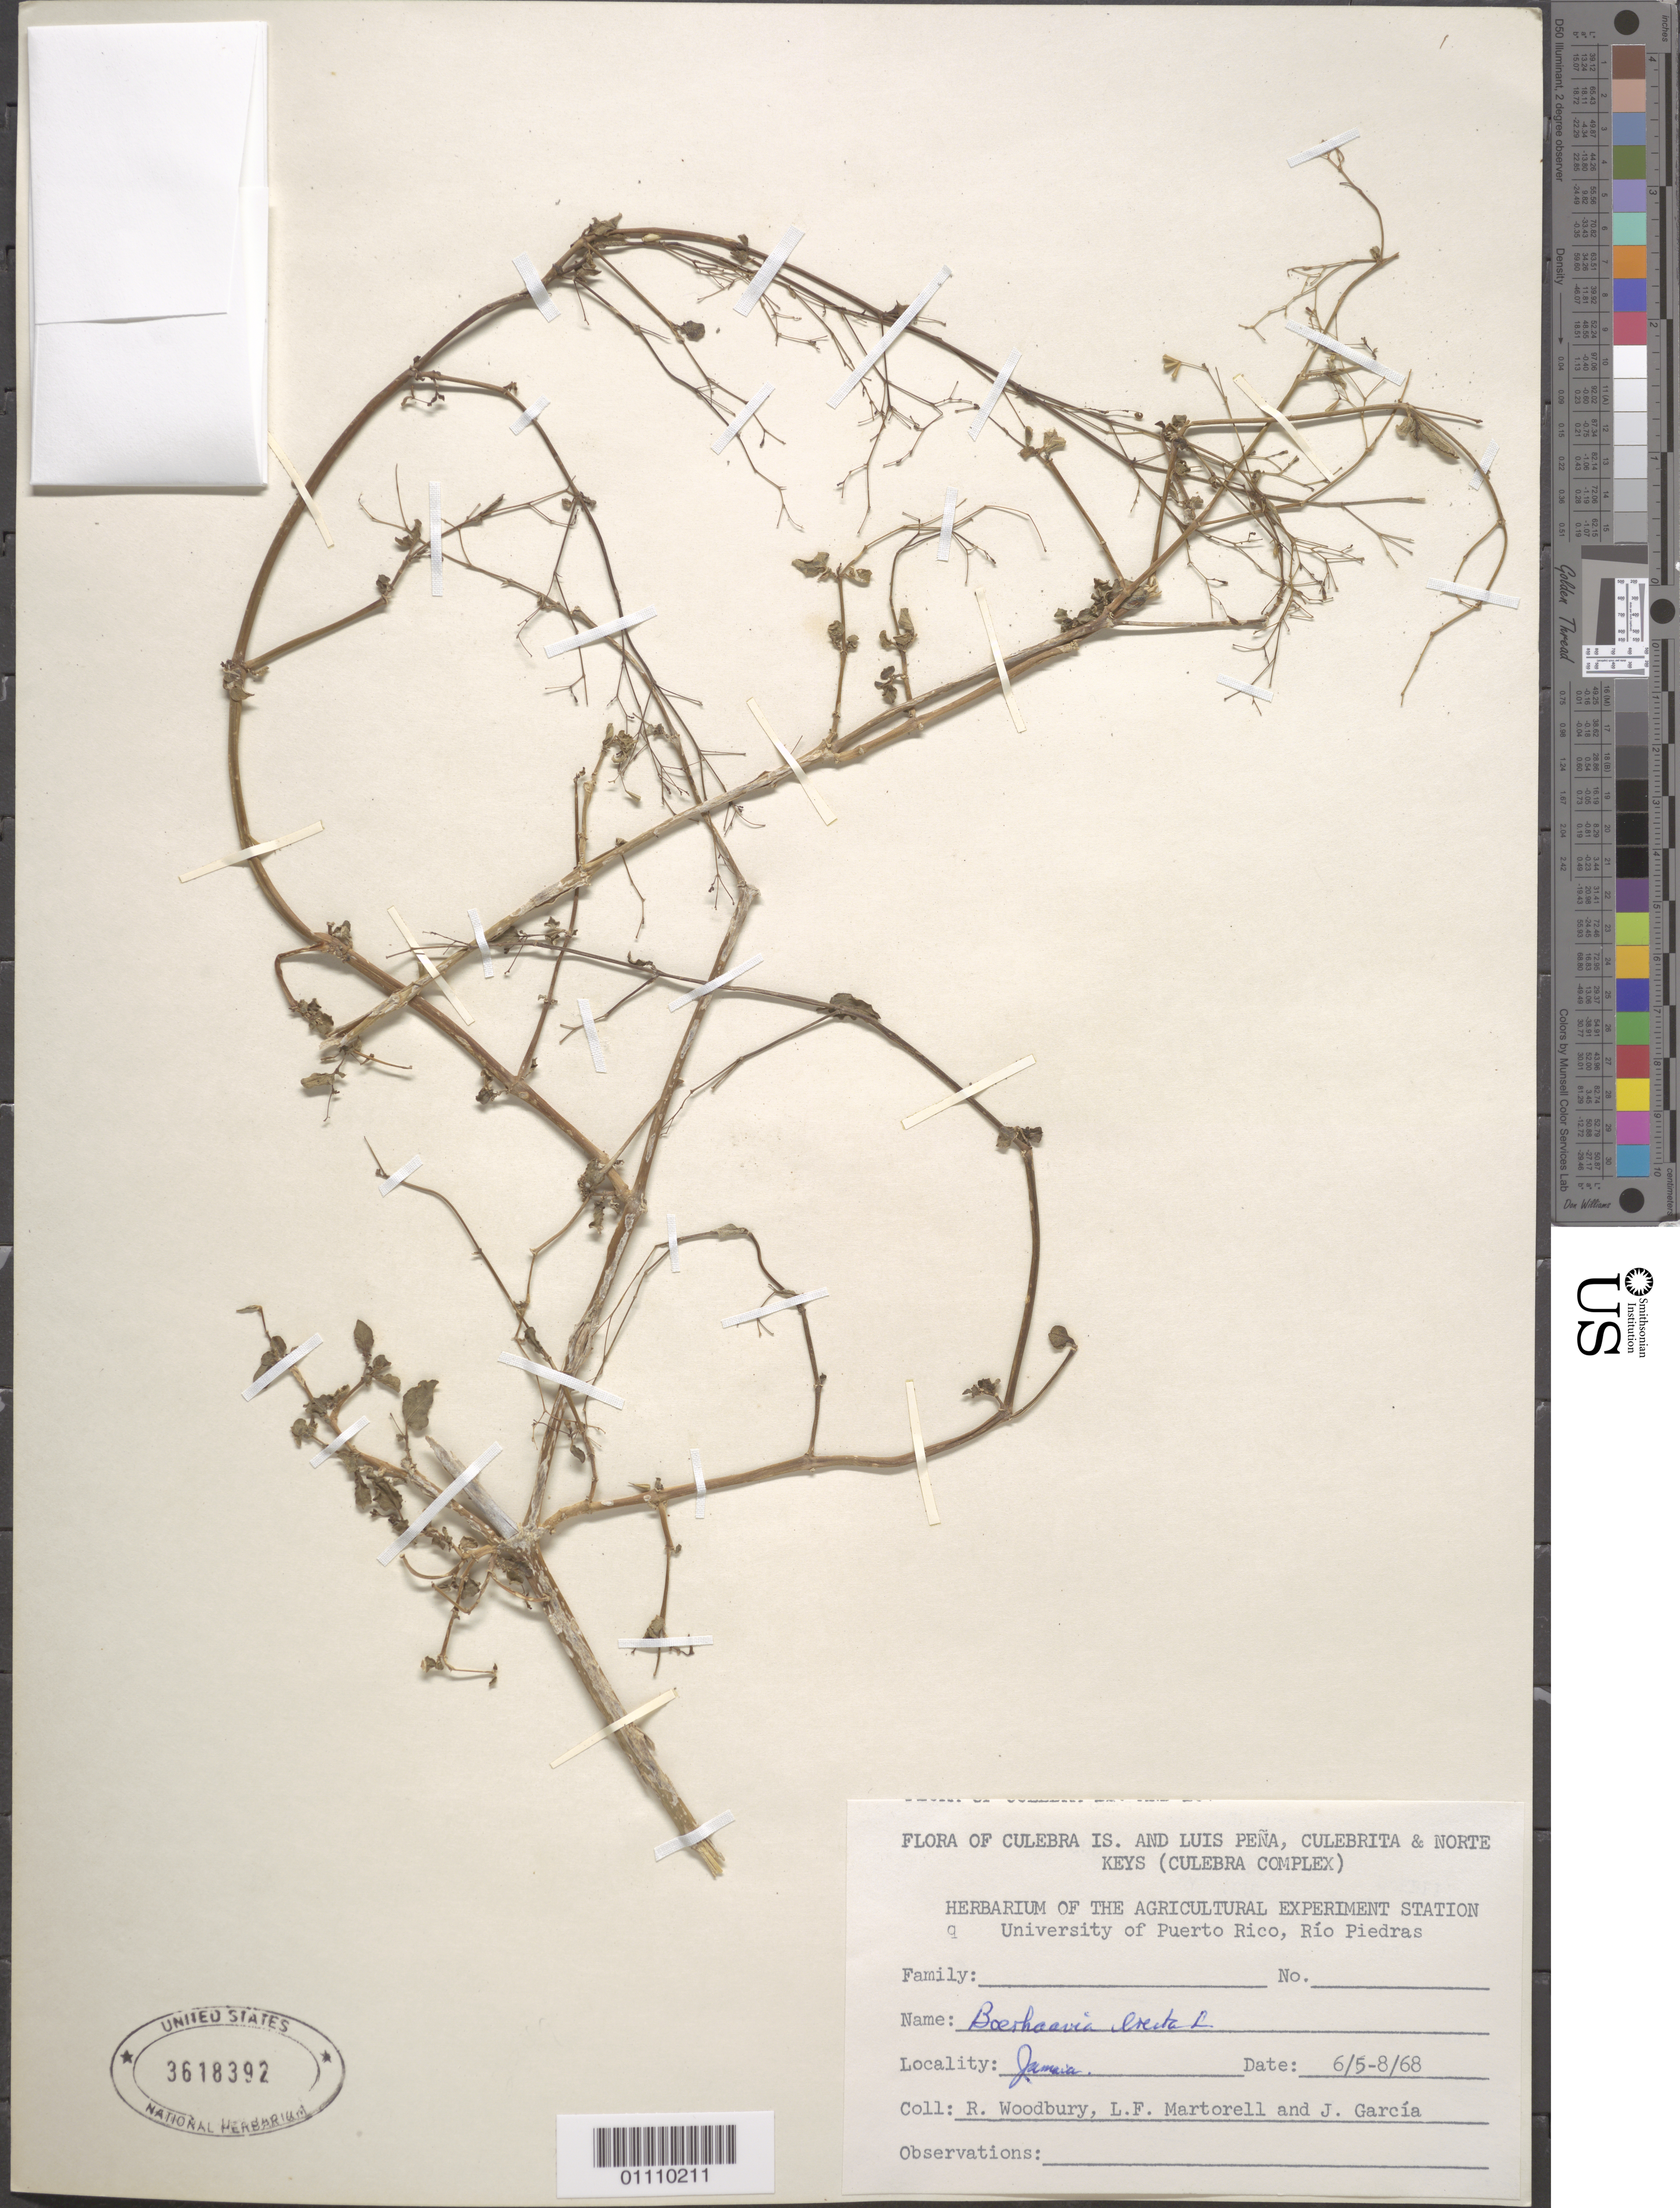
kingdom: Plantae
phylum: Tracheophyta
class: Magnoliopsida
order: Caryophyllales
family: Nyctaginaceae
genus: Boerhavia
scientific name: Boerhavia erecta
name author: L.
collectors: R. O. Woodbury, L. Martorell & J. García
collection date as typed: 06 May 1968 to -- Aug 1968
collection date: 1968-05-06/1968-08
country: Puerto Rico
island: Culebra I.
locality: Jamaia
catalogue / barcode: US 3618392